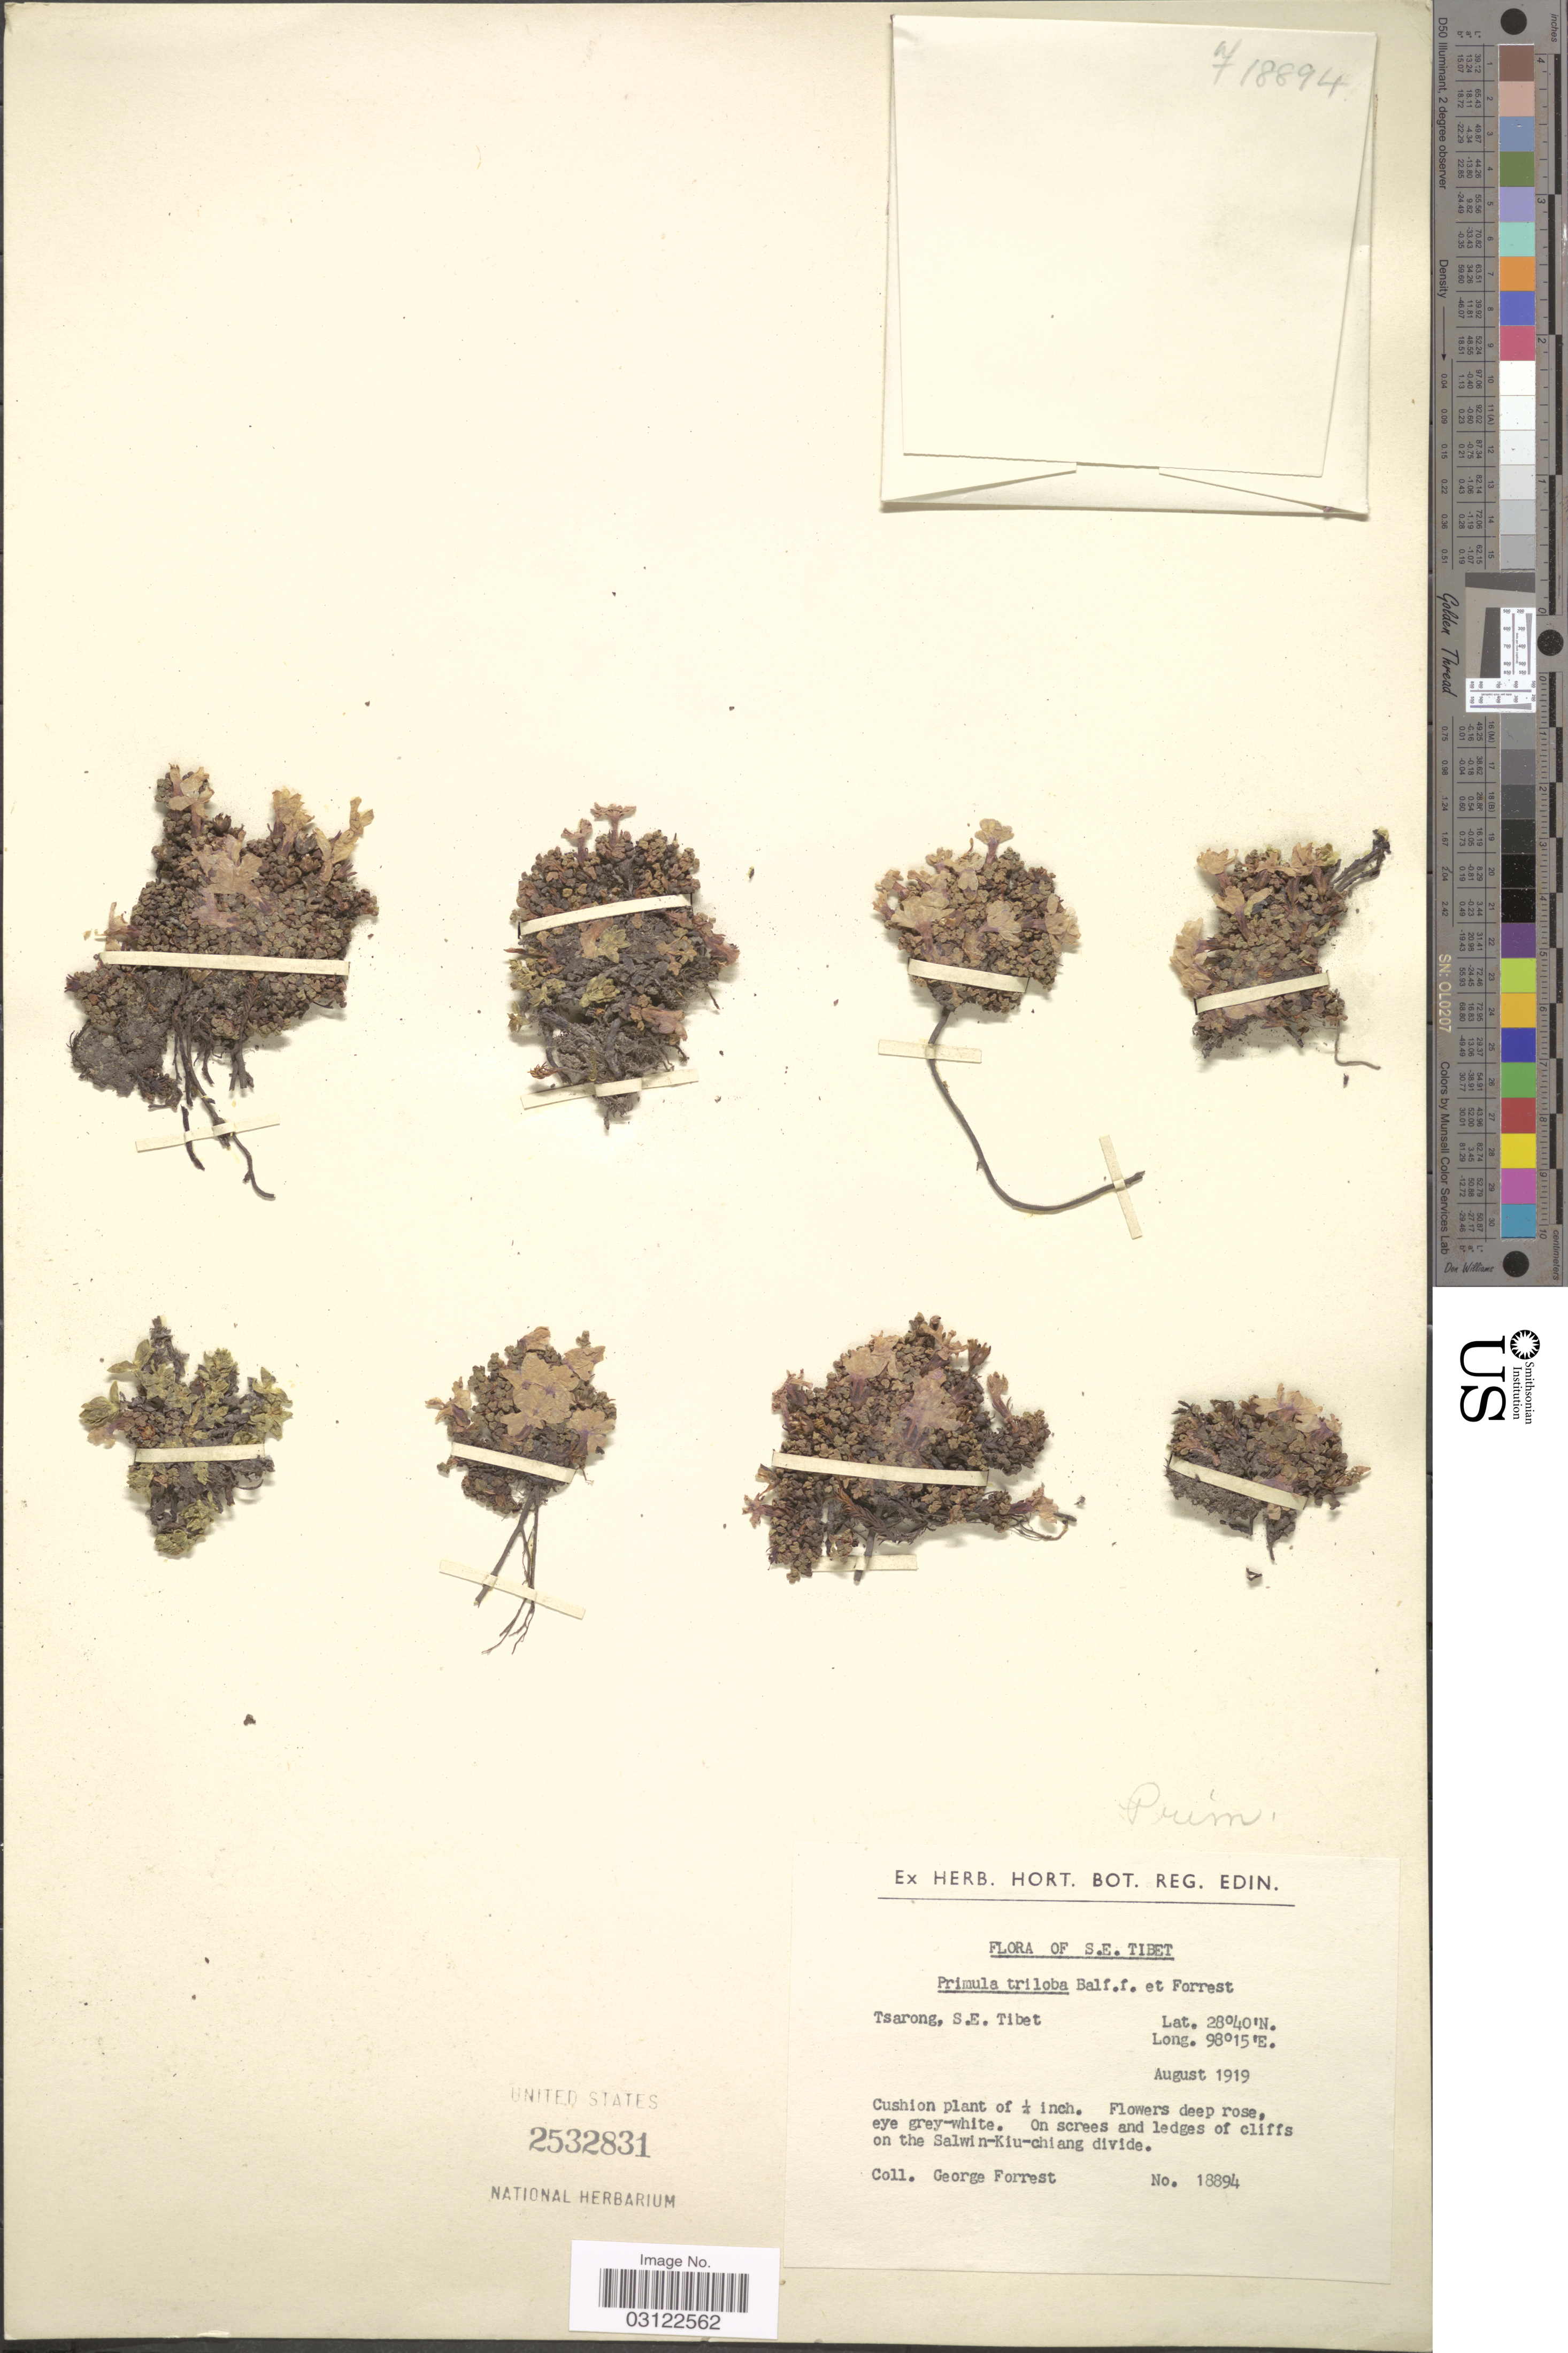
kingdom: Plantae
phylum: Tracheophyta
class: Magnoliopsida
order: Ericales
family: Primulaceae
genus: Primula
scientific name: Primula tribola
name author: Balf. f. & Forrest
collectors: G. Forrest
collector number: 18894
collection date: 1919-08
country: China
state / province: Xizang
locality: S.E. Tibet. Tsarong, S.E. Tibet. On screes and ledges of cliffs on the Salwin-Kiu-chiang divide.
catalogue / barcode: US 2532831